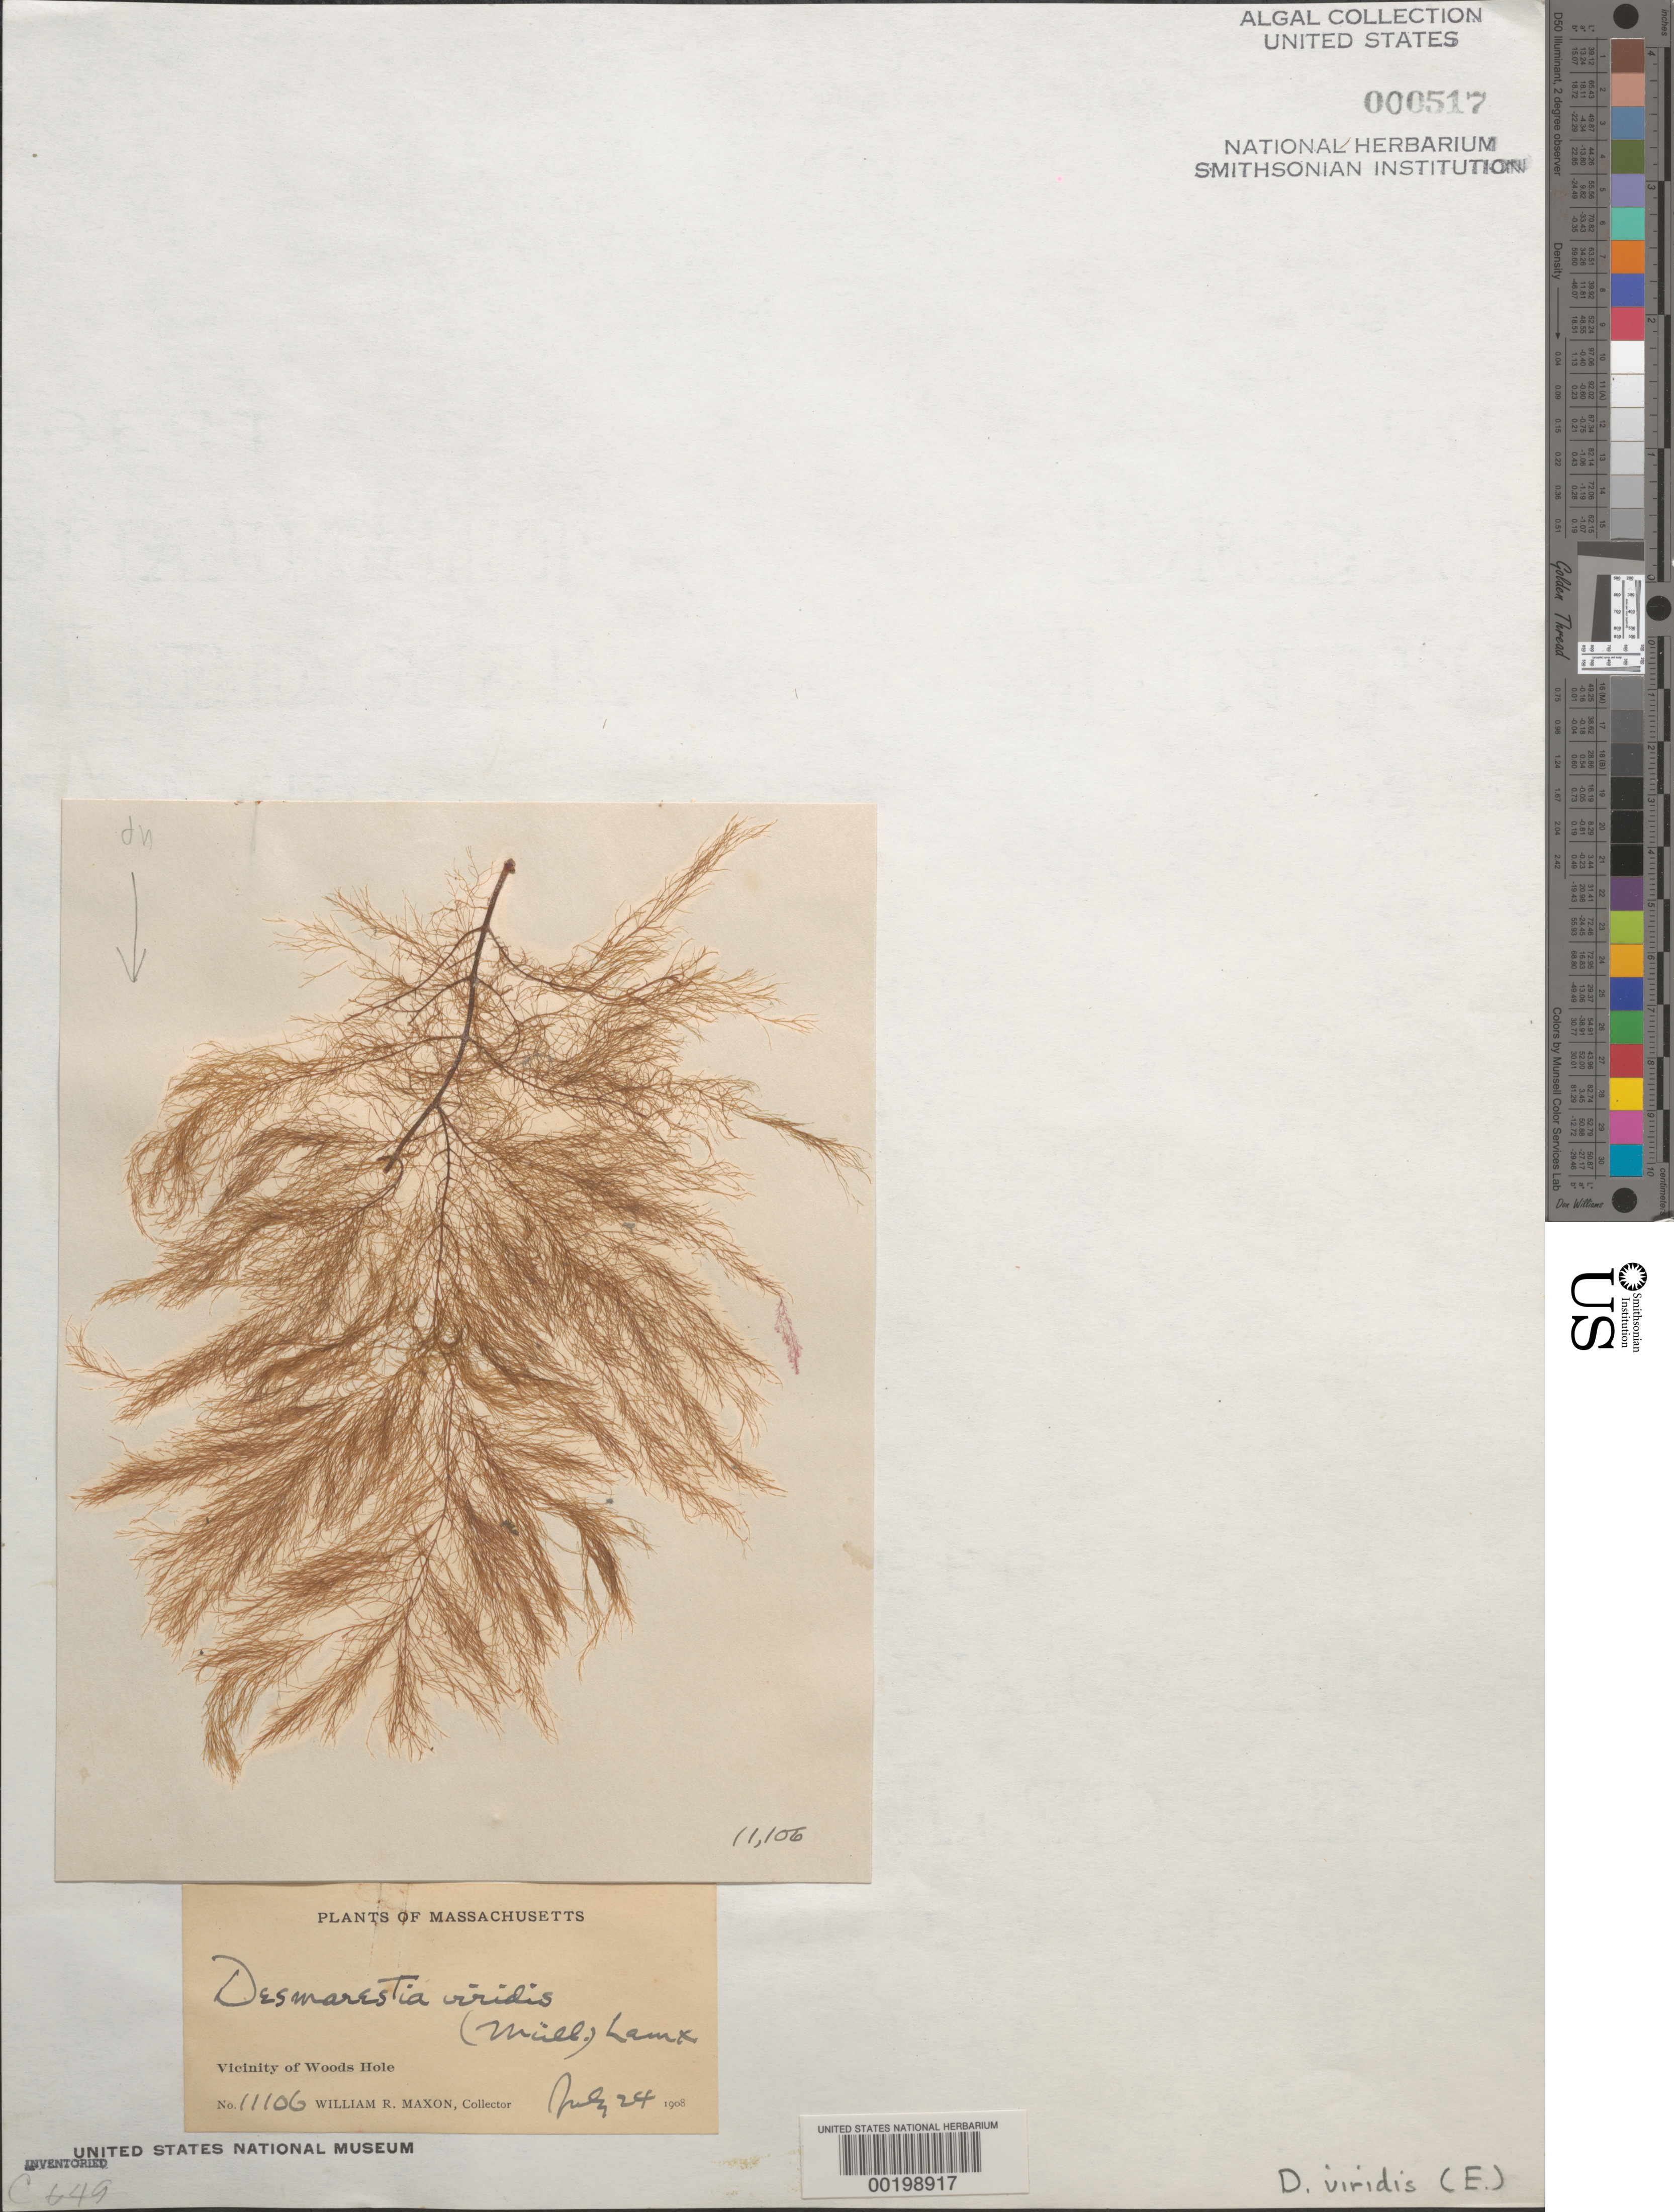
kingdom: Chromista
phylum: Ochrophyta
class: Phaeophyceae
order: Desmarestiales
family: Desmarestiaceae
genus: Desmarestia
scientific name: Desmarestia viridis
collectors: W. R. Maxon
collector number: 11106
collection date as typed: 24 Jul 1908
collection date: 1908-07-24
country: United States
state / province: Massachusetts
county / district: Barnstable County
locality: Woods Hole area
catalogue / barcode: US 517